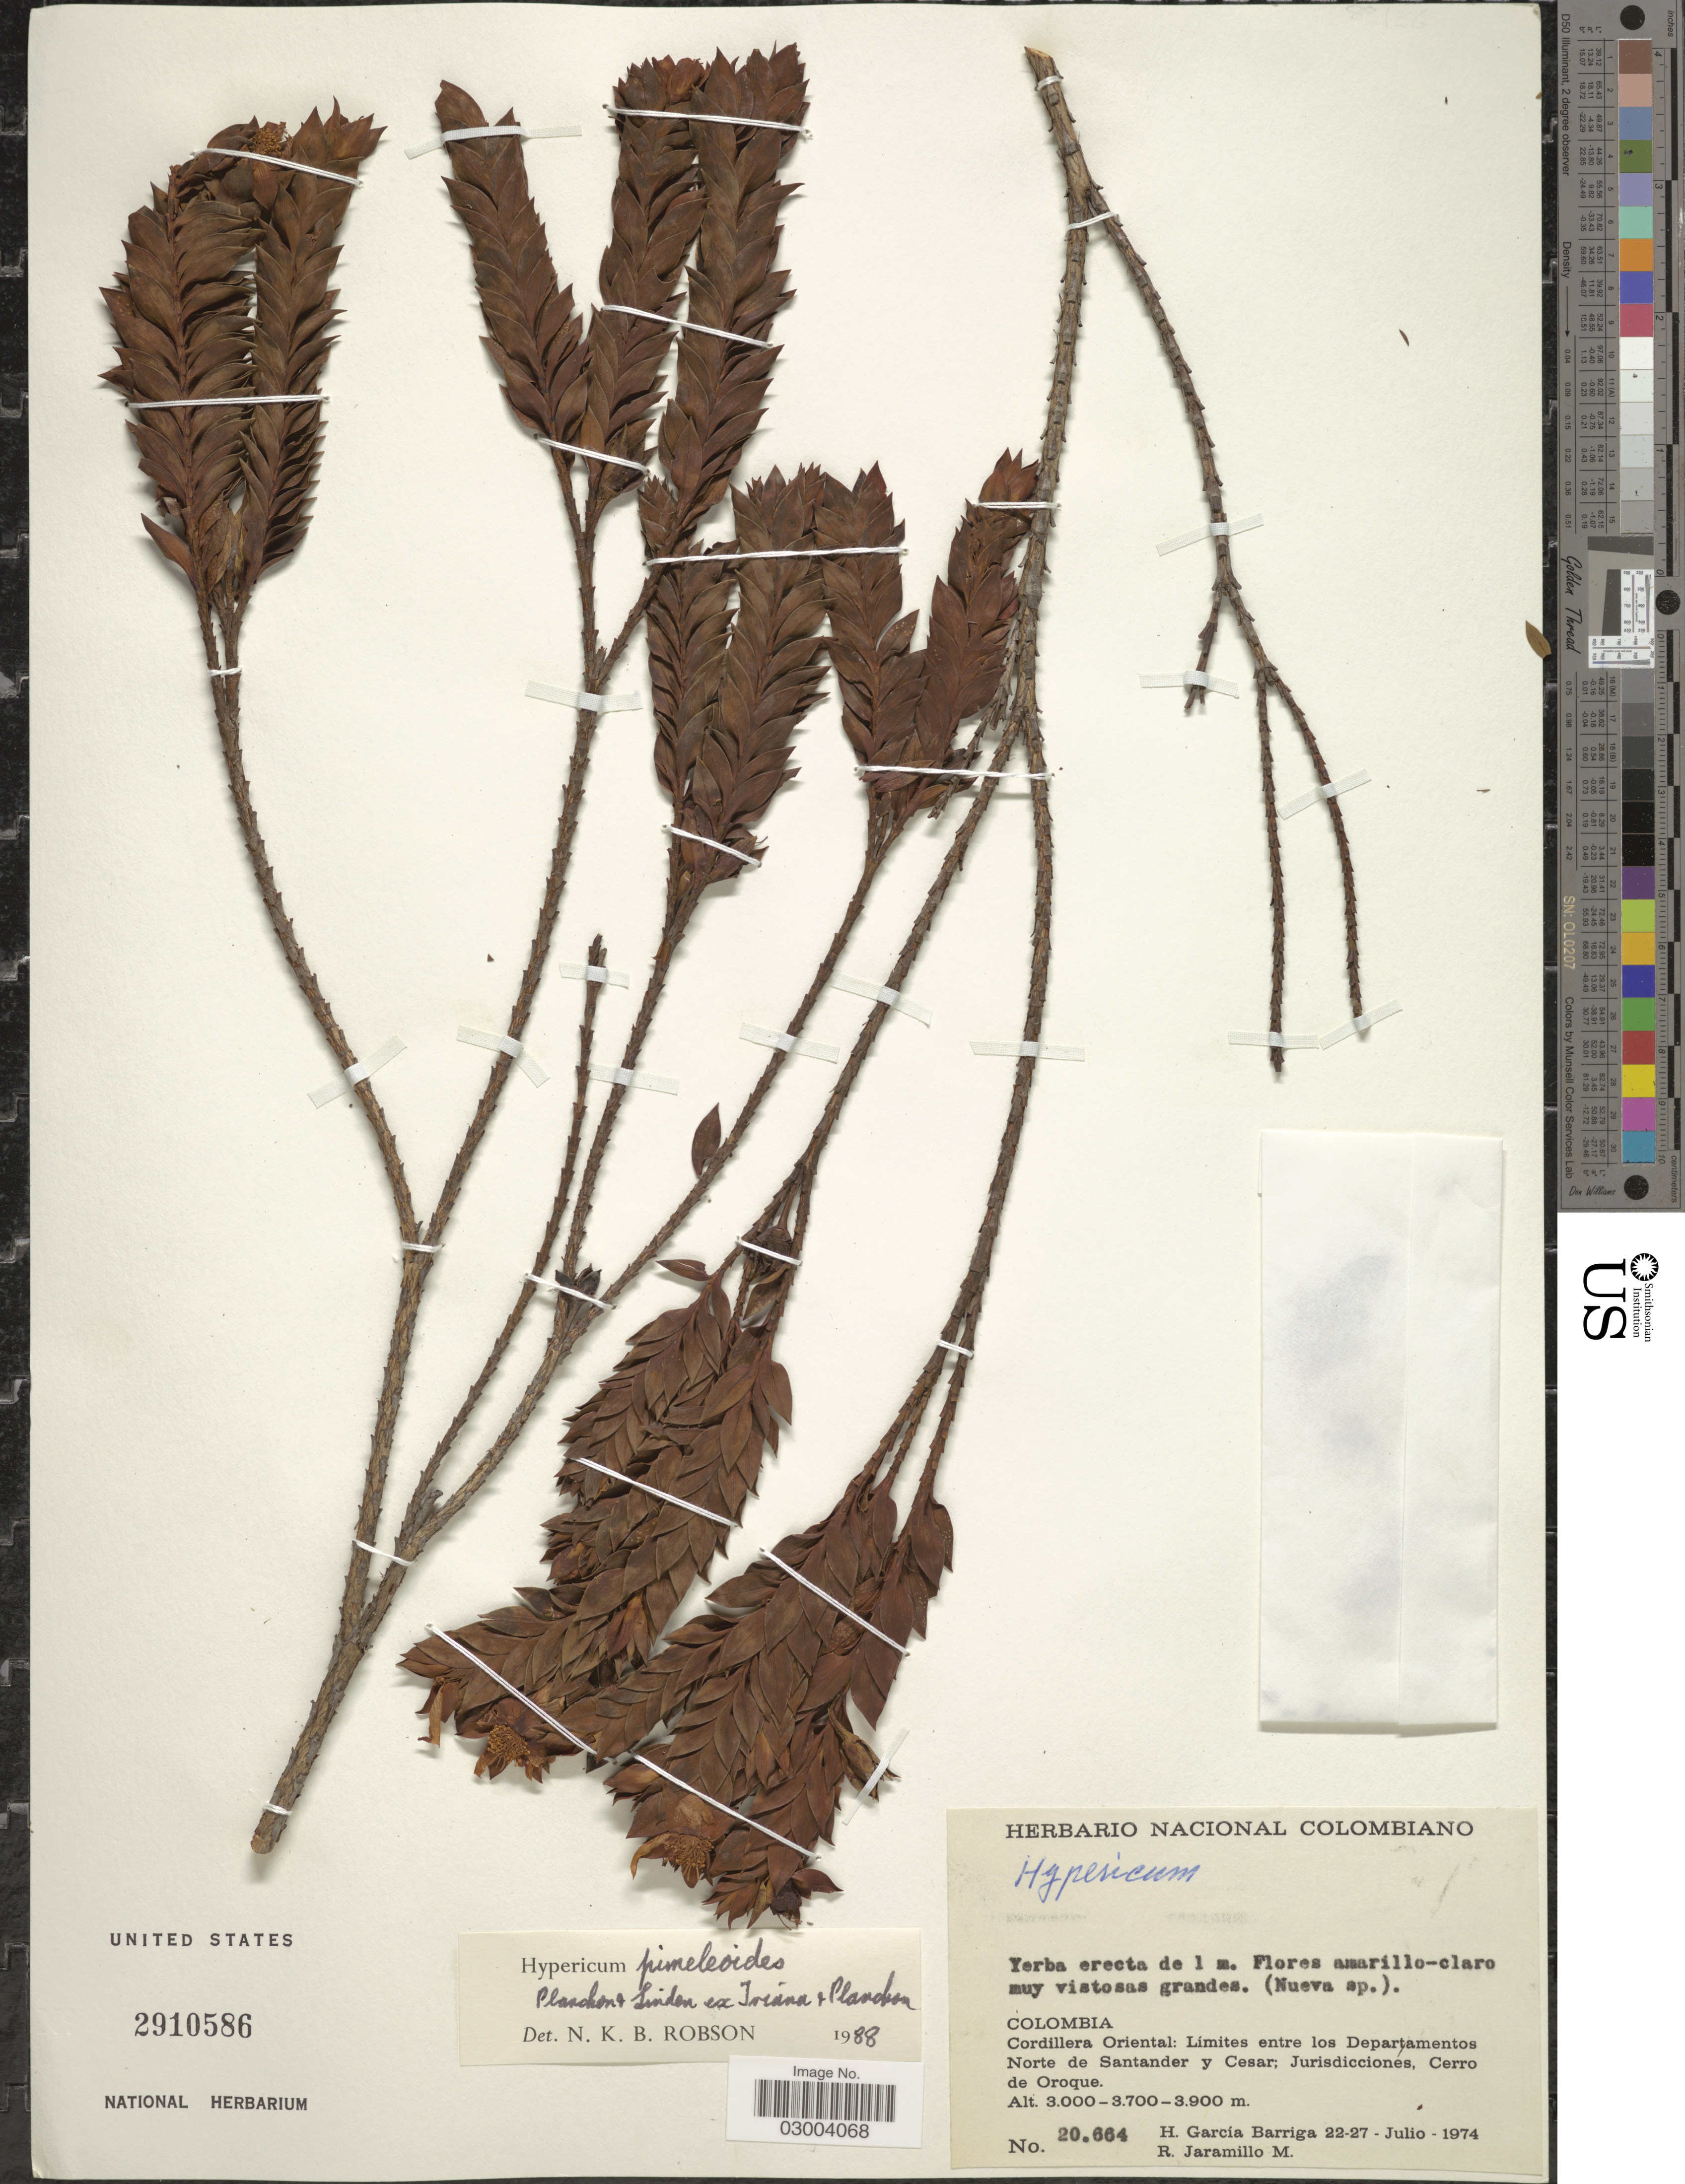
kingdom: Plantae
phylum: Tracheophyta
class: Magnoliopsida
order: Malpighiales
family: Hypericaceae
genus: Hypericum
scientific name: Hypericum pimeleoides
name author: Planch. & Linden ex Triana & Planch.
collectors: H. García Barriga & R. Jaramillo M.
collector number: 20664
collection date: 1974-07-22/1974-07-27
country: Colombia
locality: Cordillera Oriental: Límites entre los Departamentos, Norte de Santander y Cesar; Jurisdicciones, Cerro de Oroque.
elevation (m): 3000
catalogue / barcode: US 2910586